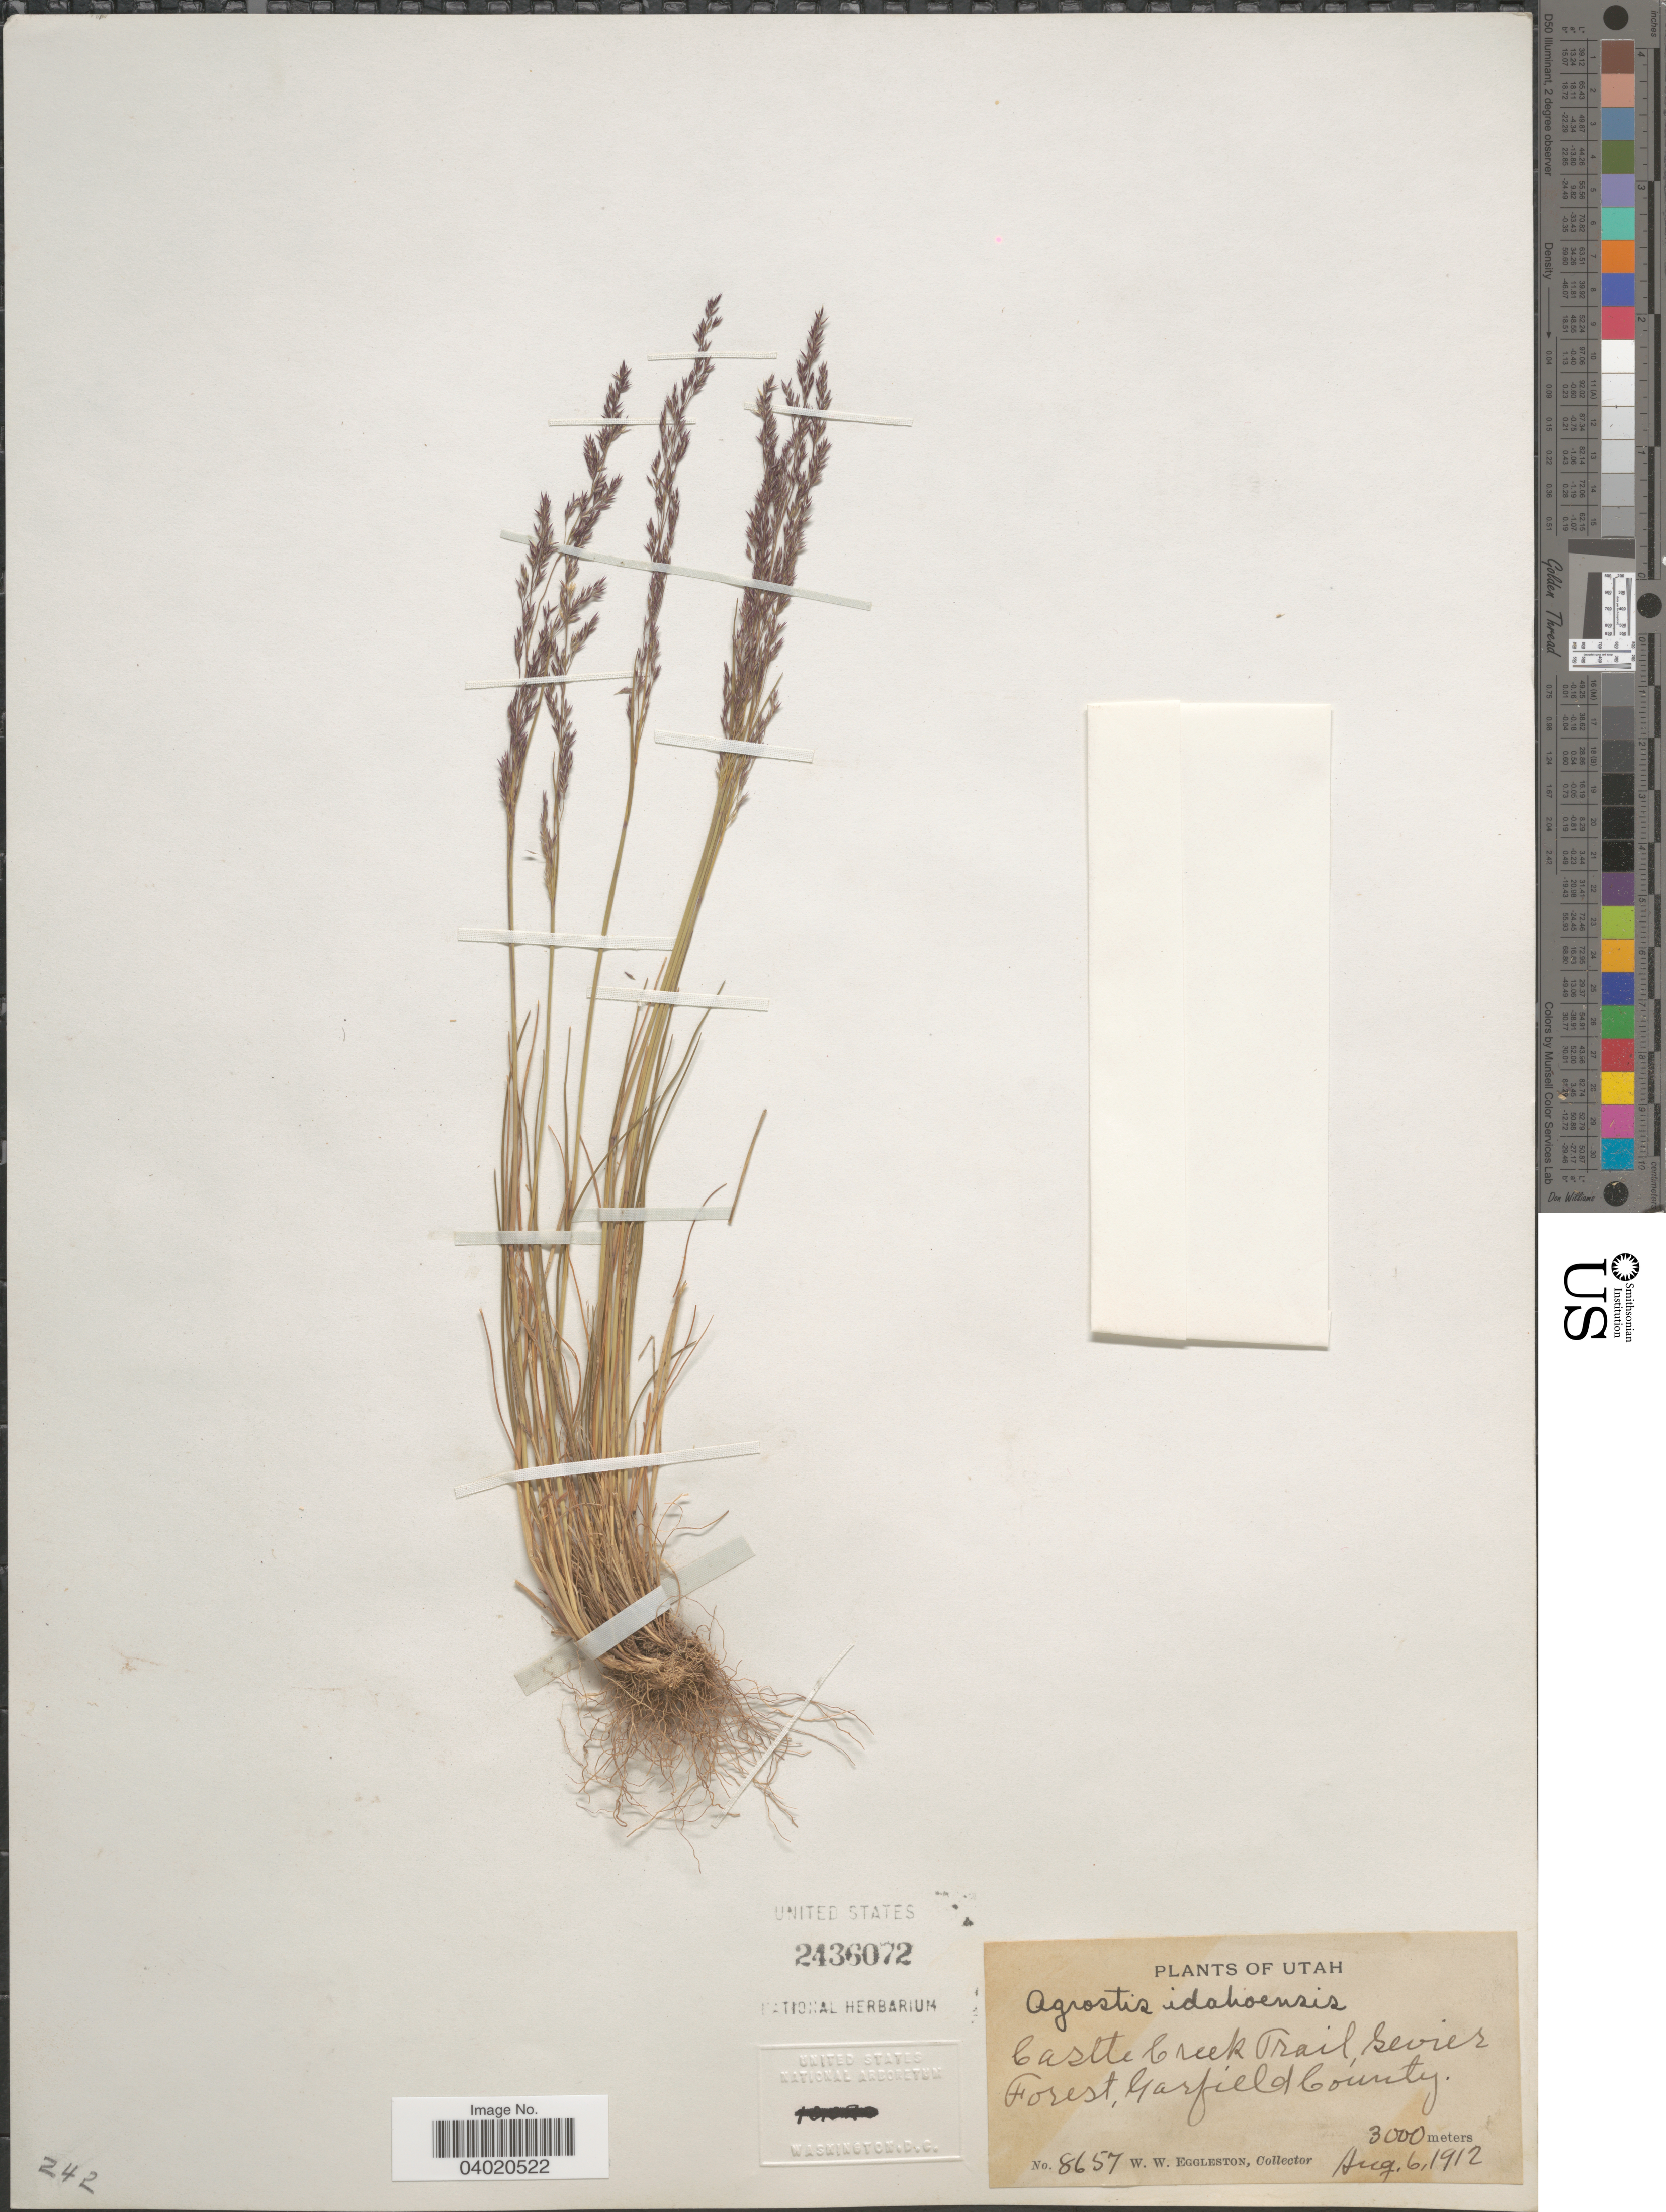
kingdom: Plantae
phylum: Tracheophyta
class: Liliopsida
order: Poales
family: Poaceae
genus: Agrostis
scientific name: Agrostis idahoensis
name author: Nash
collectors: W. W. Eggleston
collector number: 8657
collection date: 1912-08-06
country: United States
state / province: Utah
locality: Castle Creek Trail, Sevier Forest, Garfield County.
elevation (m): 3000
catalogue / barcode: US 2436072